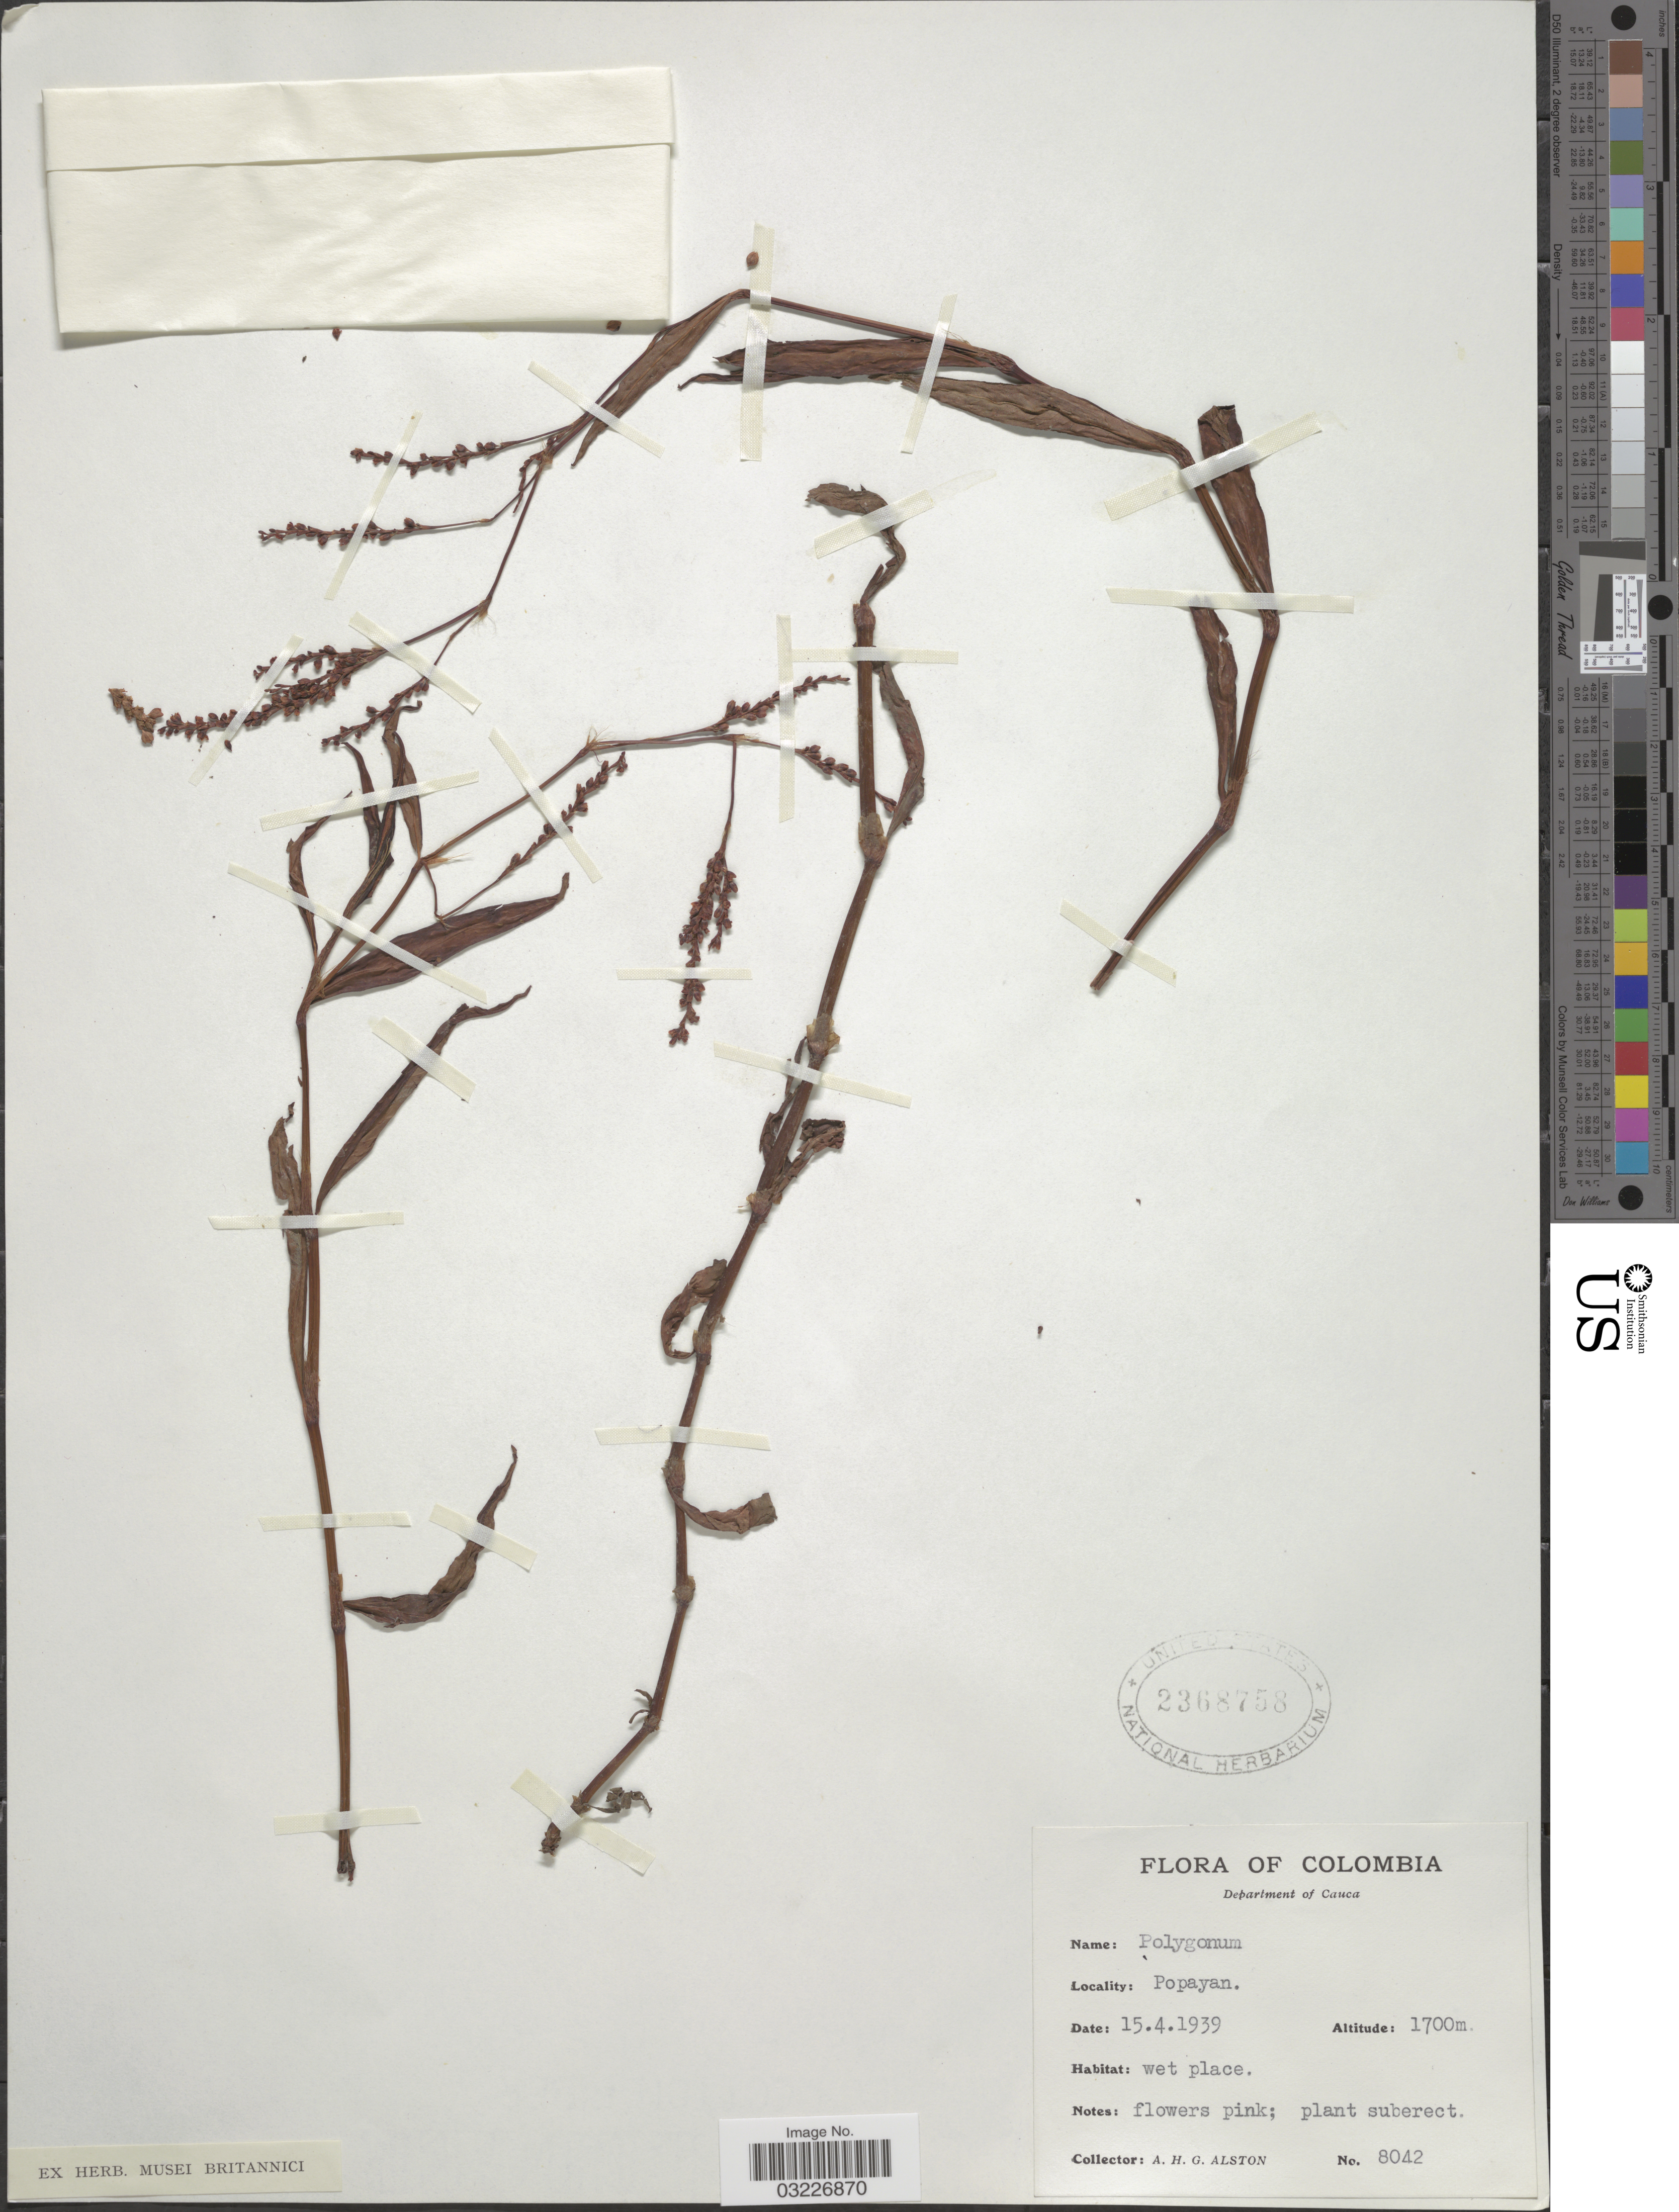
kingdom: Plantae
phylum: Tracheophyta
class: Magnoliopsida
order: Caryophyllales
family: Polygonaceae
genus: Polygonum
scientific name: Polygonum hydropiperoides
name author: Michx.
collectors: A. H. Alston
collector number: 8042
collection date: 1939-04-15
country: Colombia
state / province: Cauca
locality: Department of Cauca, Popayan.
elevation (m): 1700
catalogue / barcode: US 2368758